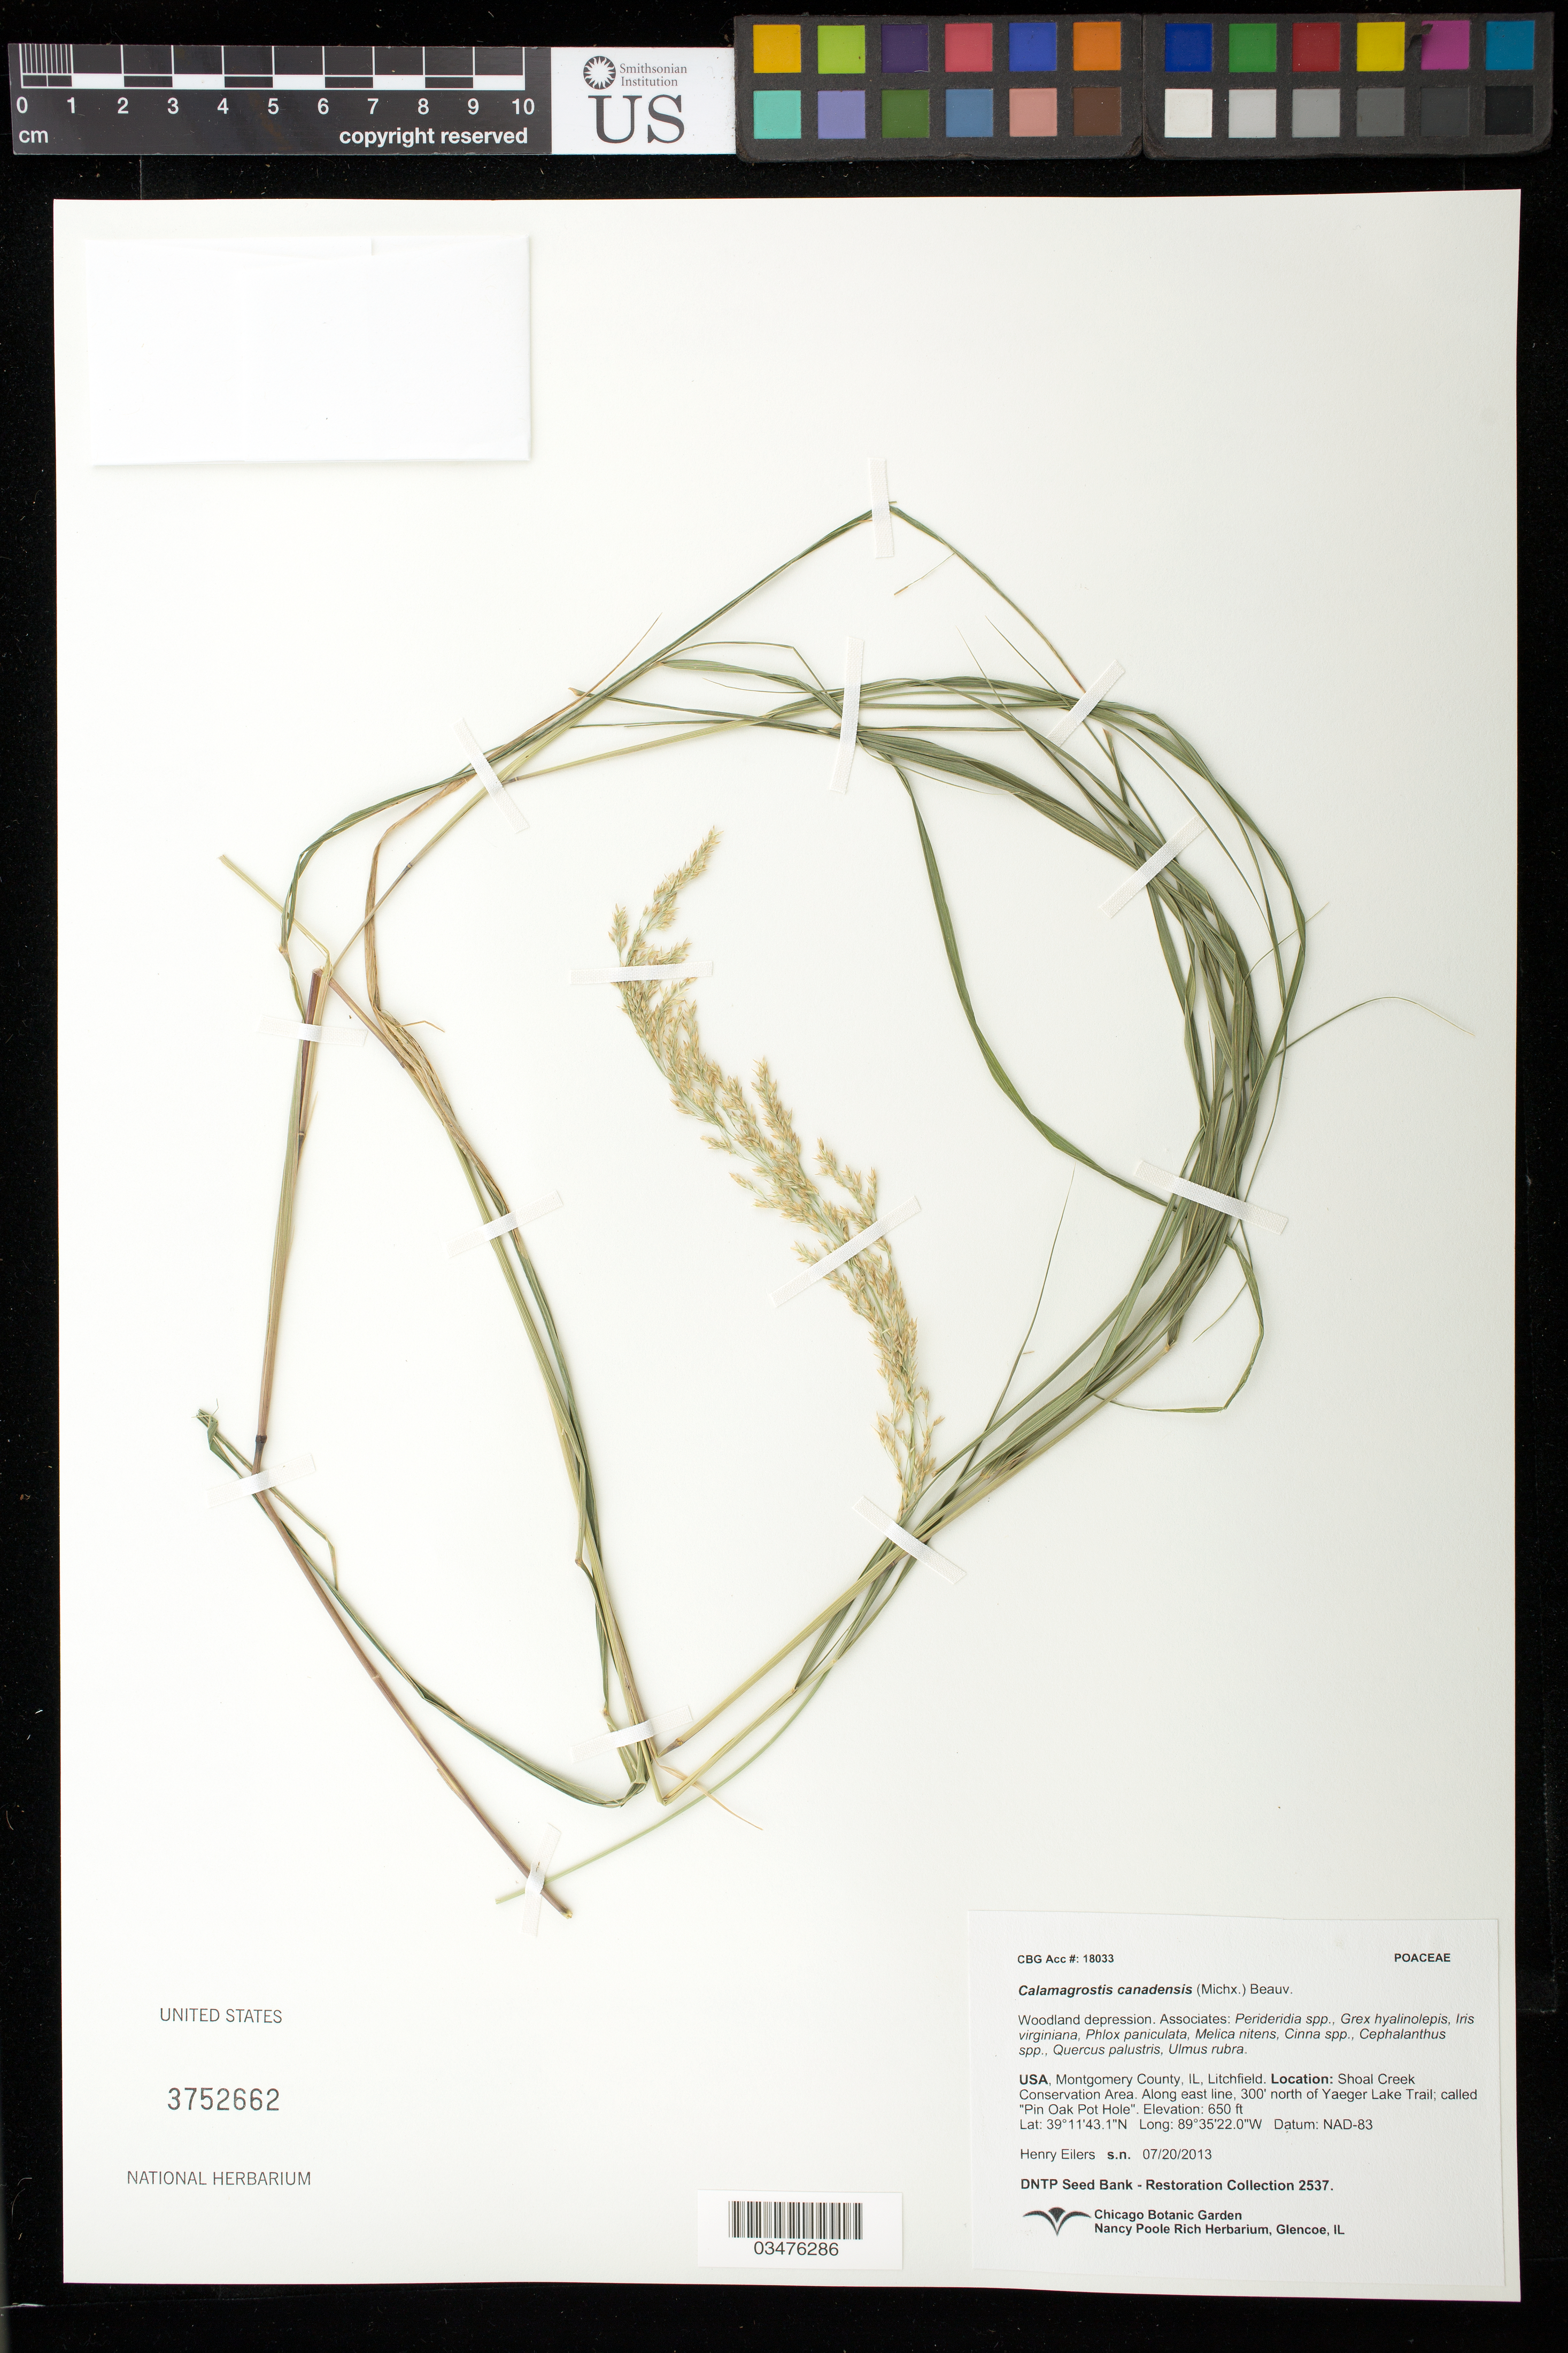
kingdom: Plantae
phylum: Tracheophyta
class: Liliopsida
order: Poales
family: Poaceae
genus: Calamagrostis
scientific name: Calamagrostis canadensis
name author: (Michx.) P. Beauv.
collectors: H. Eilers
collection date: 2013-07-20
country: United States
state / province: Illinois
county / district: Montgomery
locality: Litchfield, Shoal Creek Conservation Area. N of Yaeger Lake Trail, "Pin Oak Pot Hole"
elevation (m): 198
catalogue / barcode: US 3752662